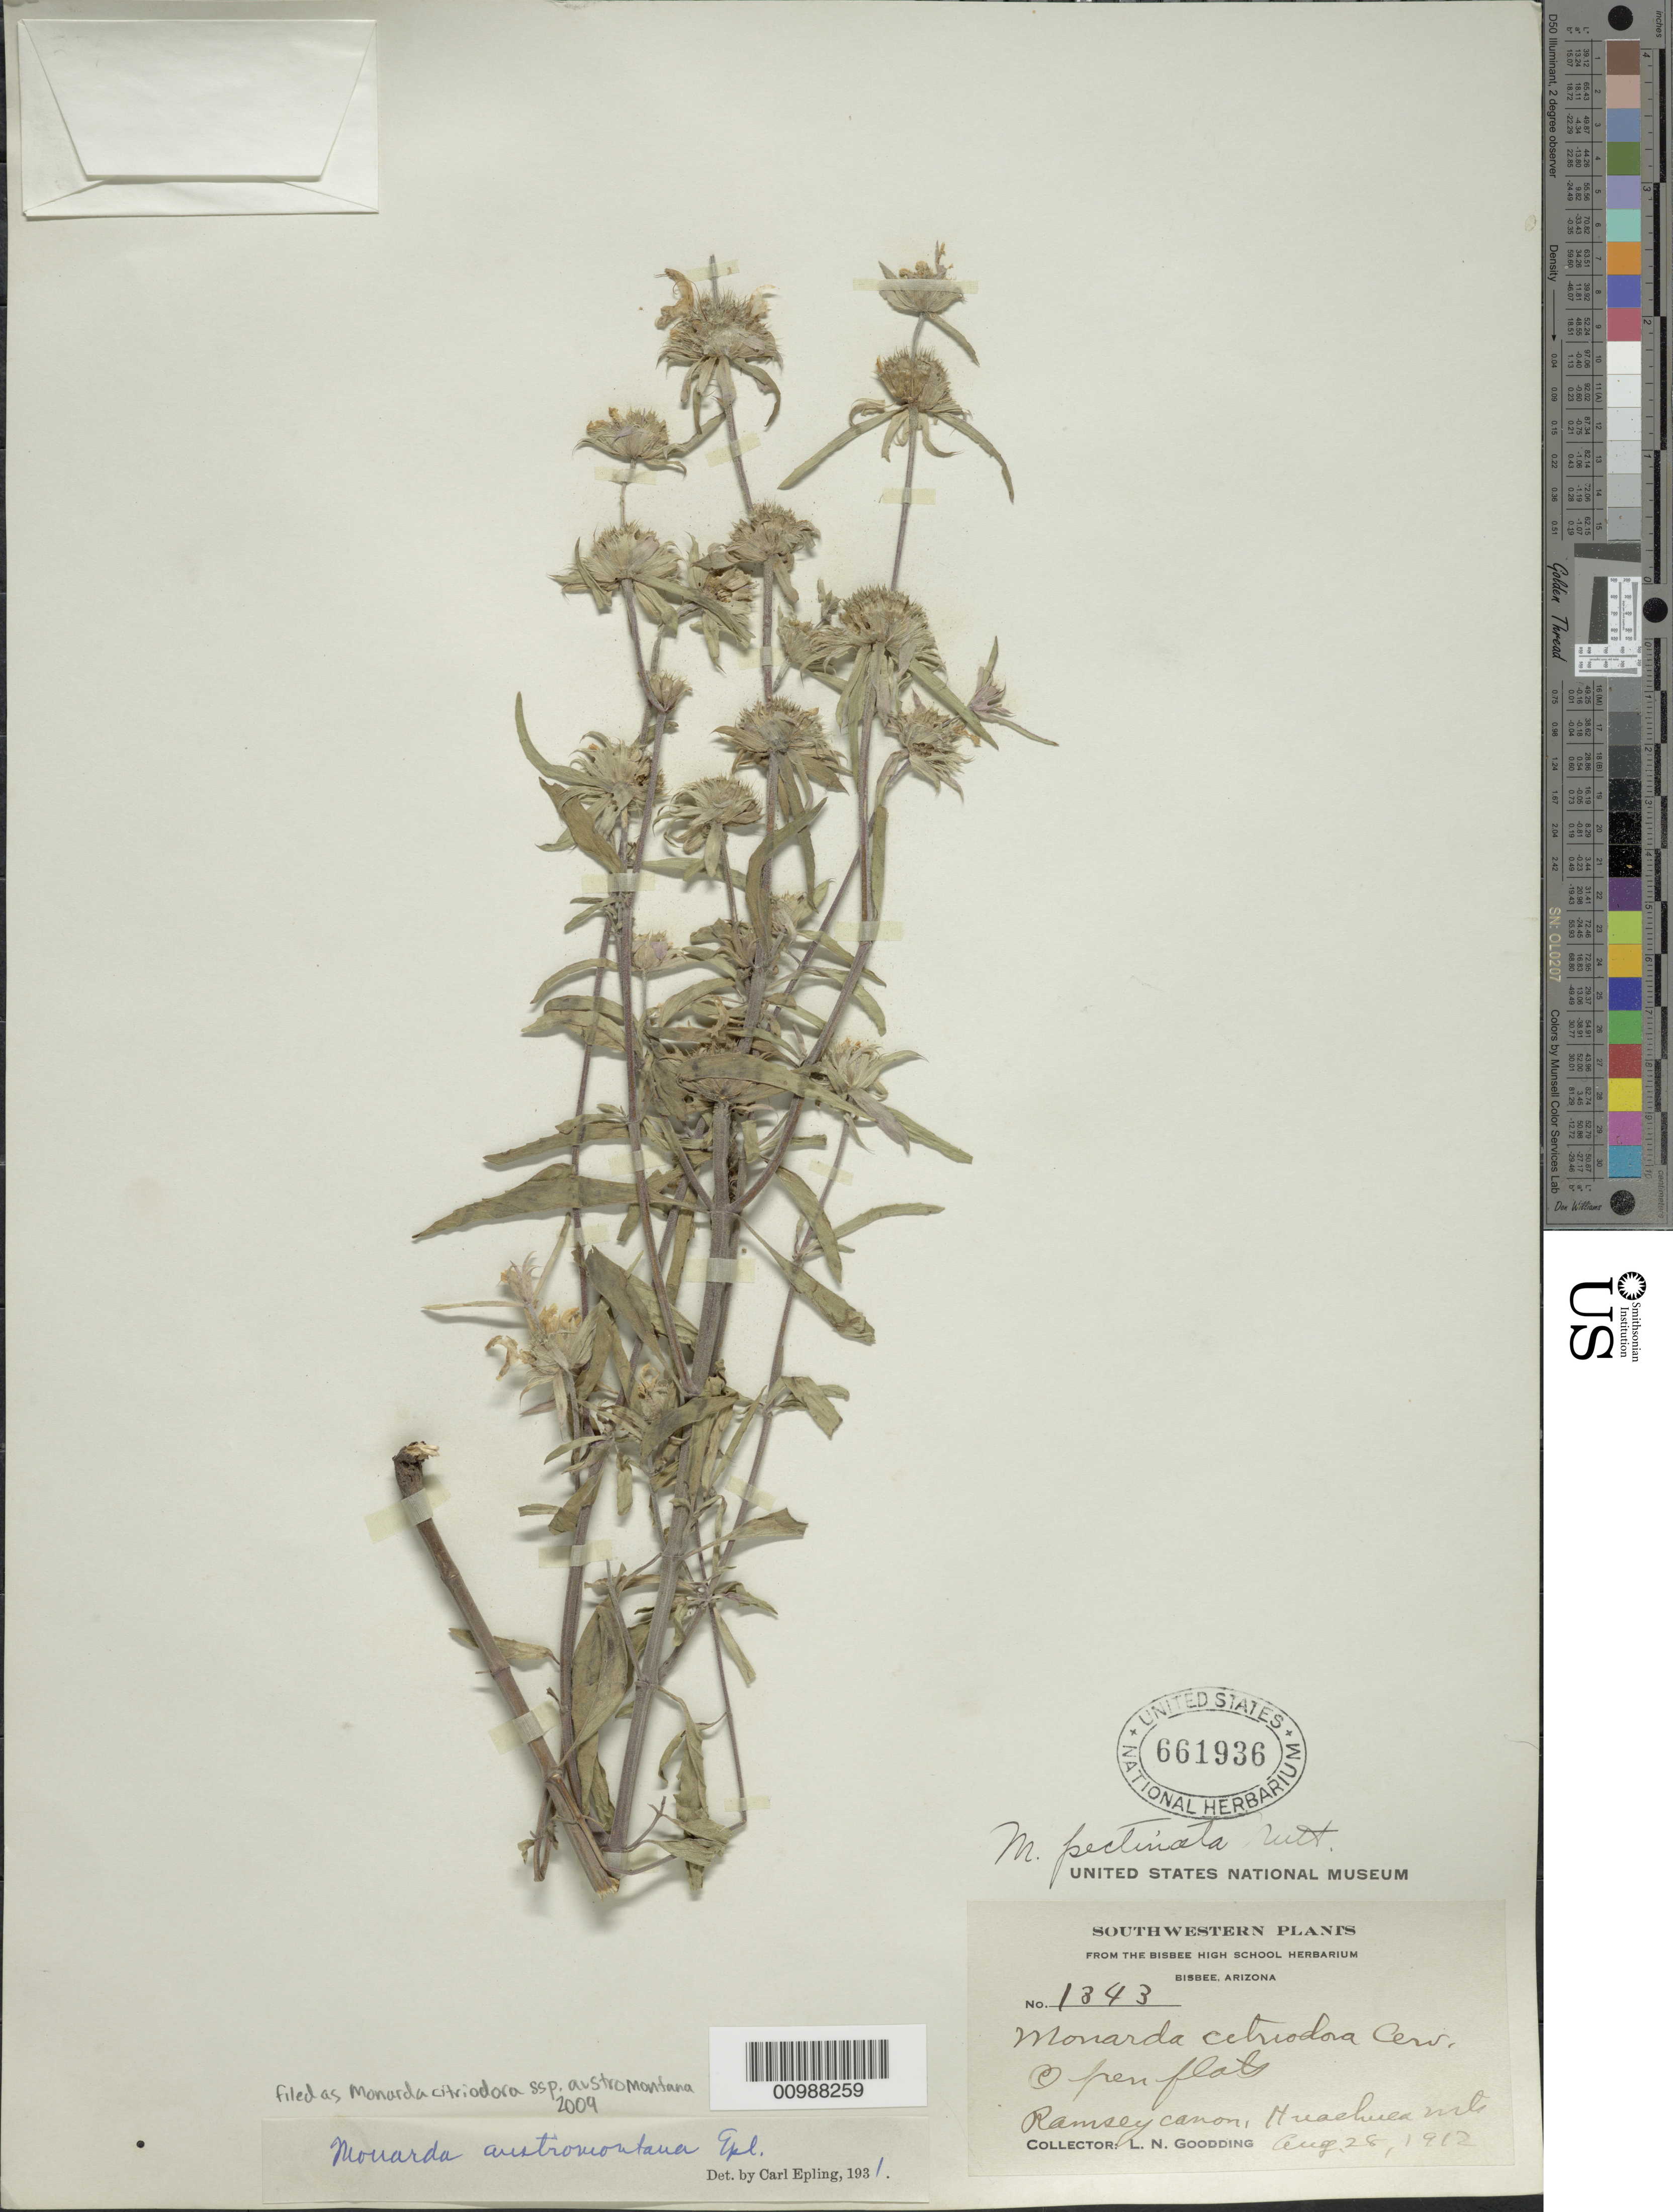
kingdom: Plantae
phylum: Tracheophyta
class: Magnoliopsida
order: Lamiales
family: Lamiaceae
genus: Monarda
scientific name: Monarda citriodora subsp. austromontana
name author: (Epling) Scora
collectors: L. N. Goodding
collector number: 1343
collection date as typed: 28 Aug 1912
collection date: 1912-08-28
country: United States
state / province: Arizona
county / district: Cochise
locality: Ramsey Canyon, Huachuca Mountains.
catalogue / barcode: US 661936